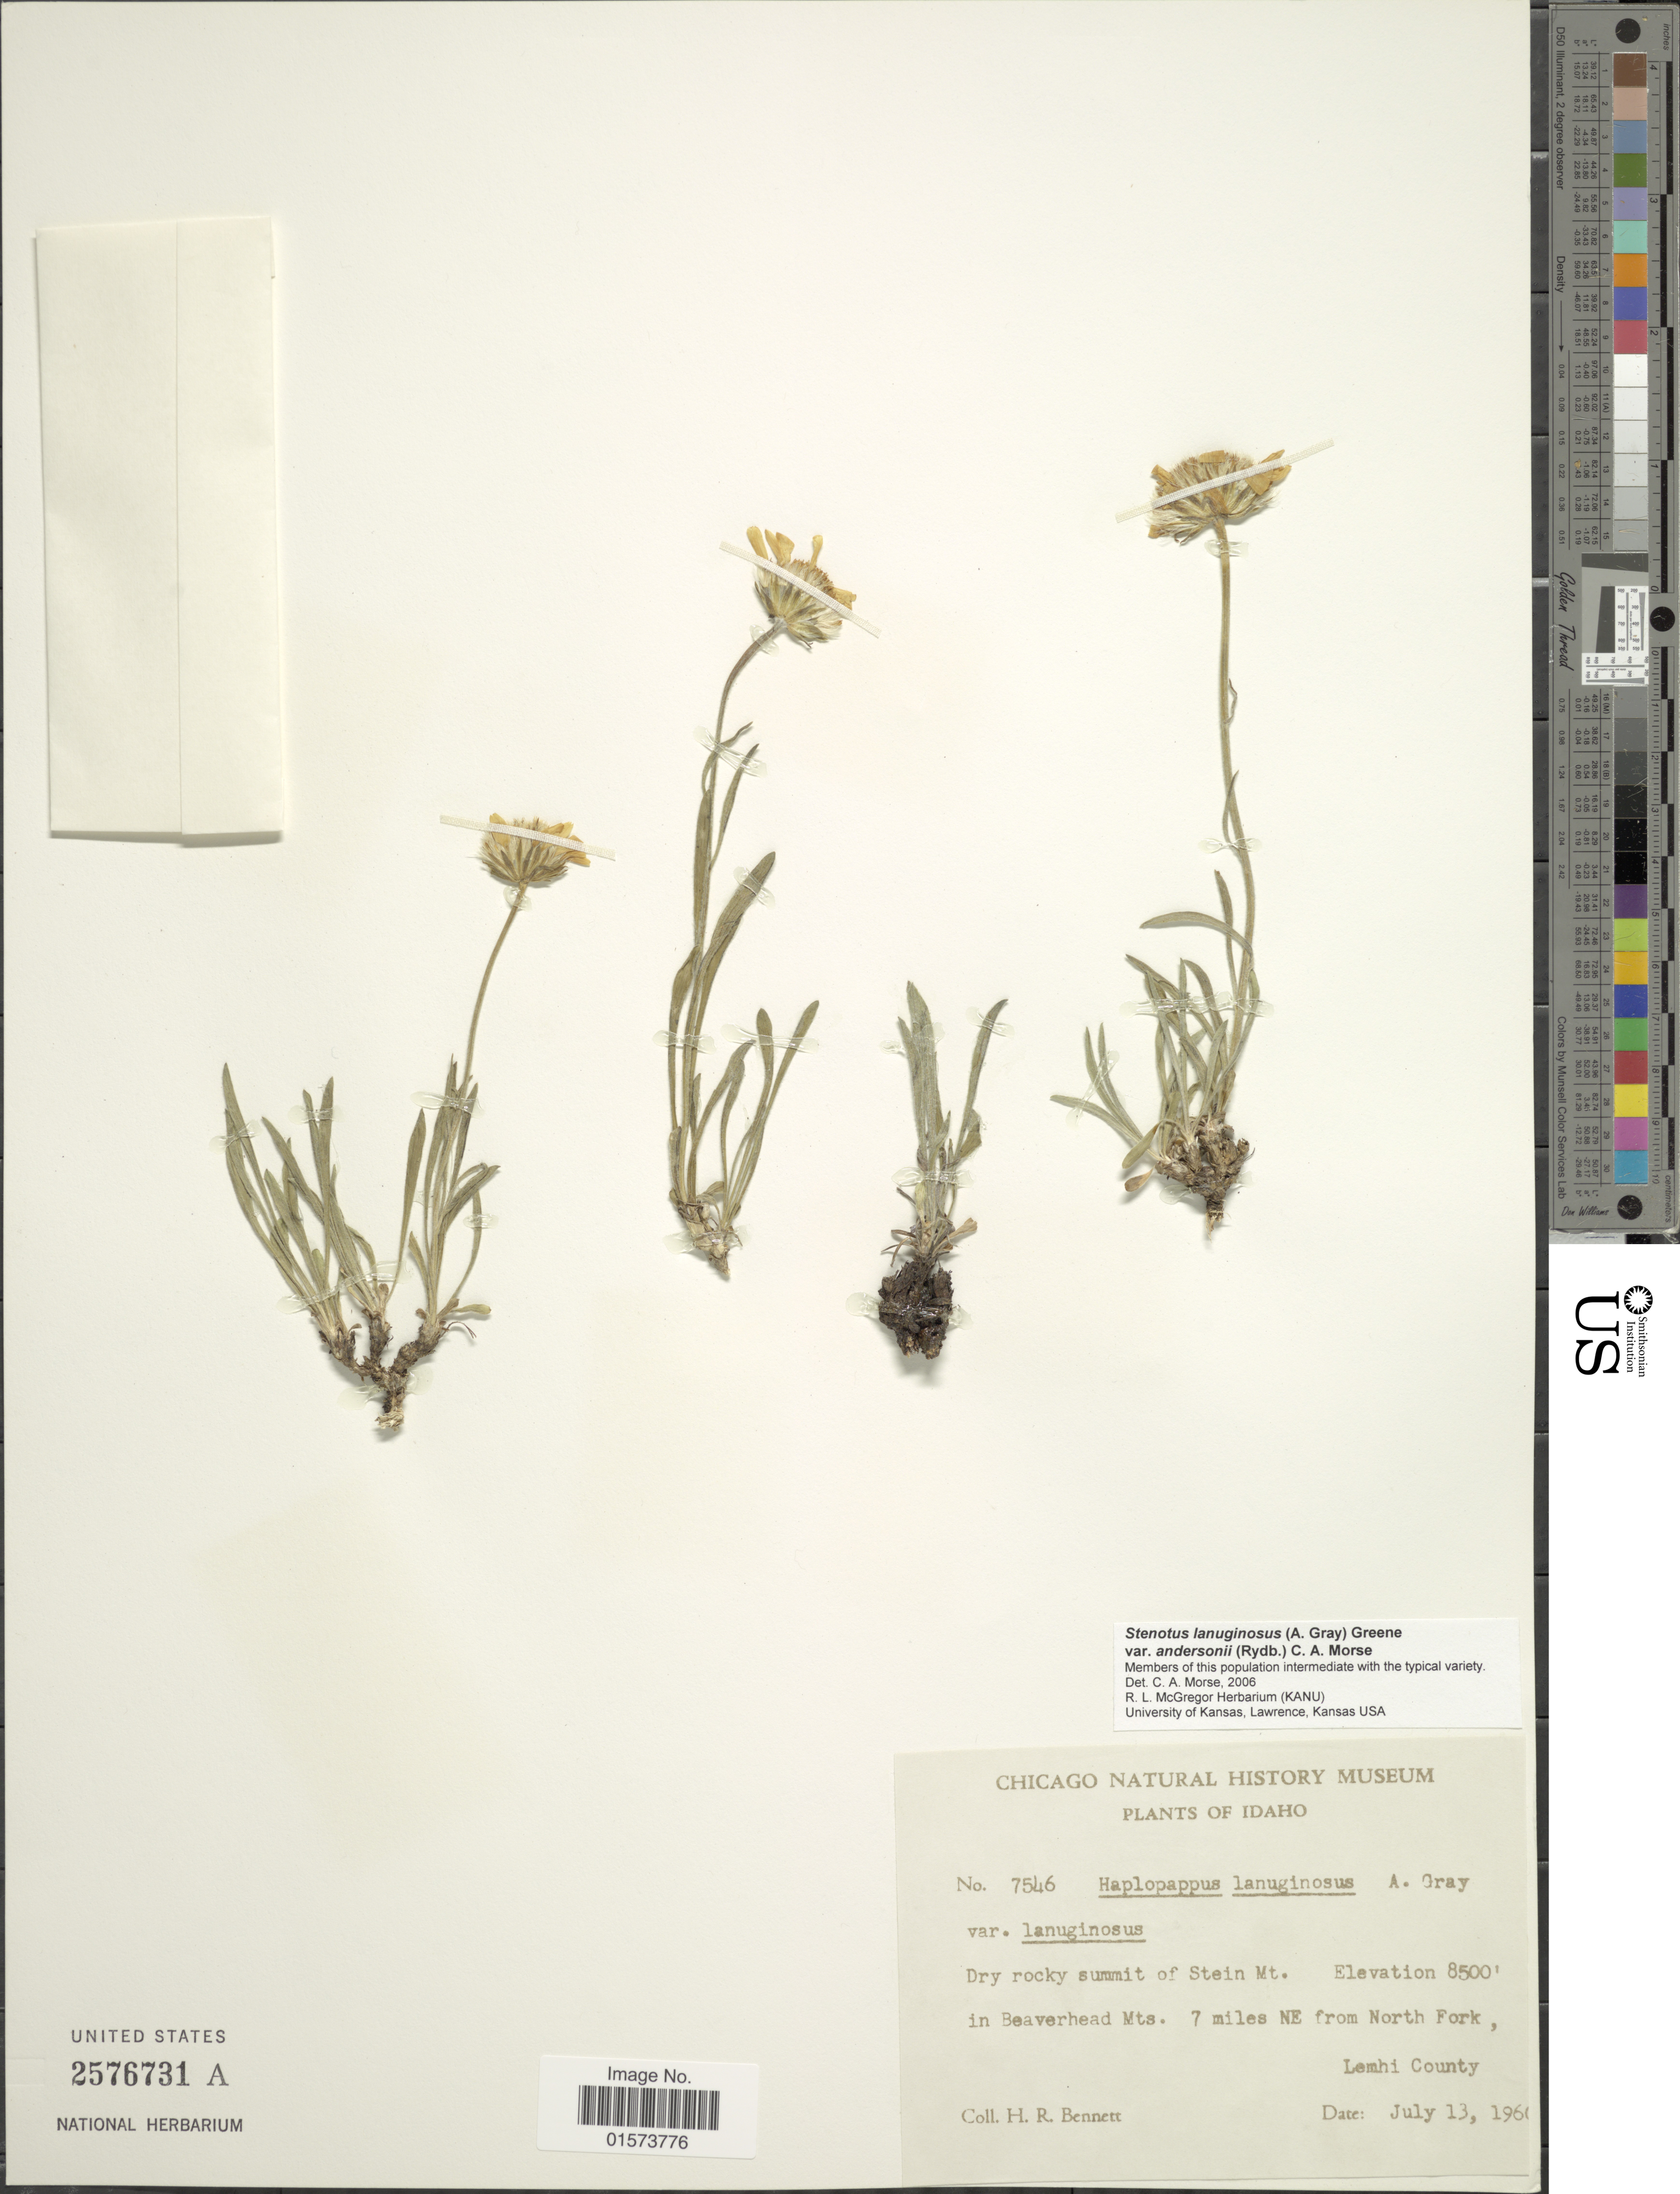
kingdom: Plantae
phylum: Tracheophyta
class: Magnoliopsida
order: Asterales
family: Asteraceae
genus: Stenotus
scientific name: Stenotus lanuginosus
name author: (A. Gray) Greene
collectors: H. R. Bennett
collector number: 7546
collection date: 1960-07-13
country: United States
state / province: Idaho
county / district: Lemhi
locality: Dry rocky summit of Stein Mt. in Beaverhead Mts., 7 miles NE from North Fork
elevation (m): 2591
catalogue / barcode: US 2576731A